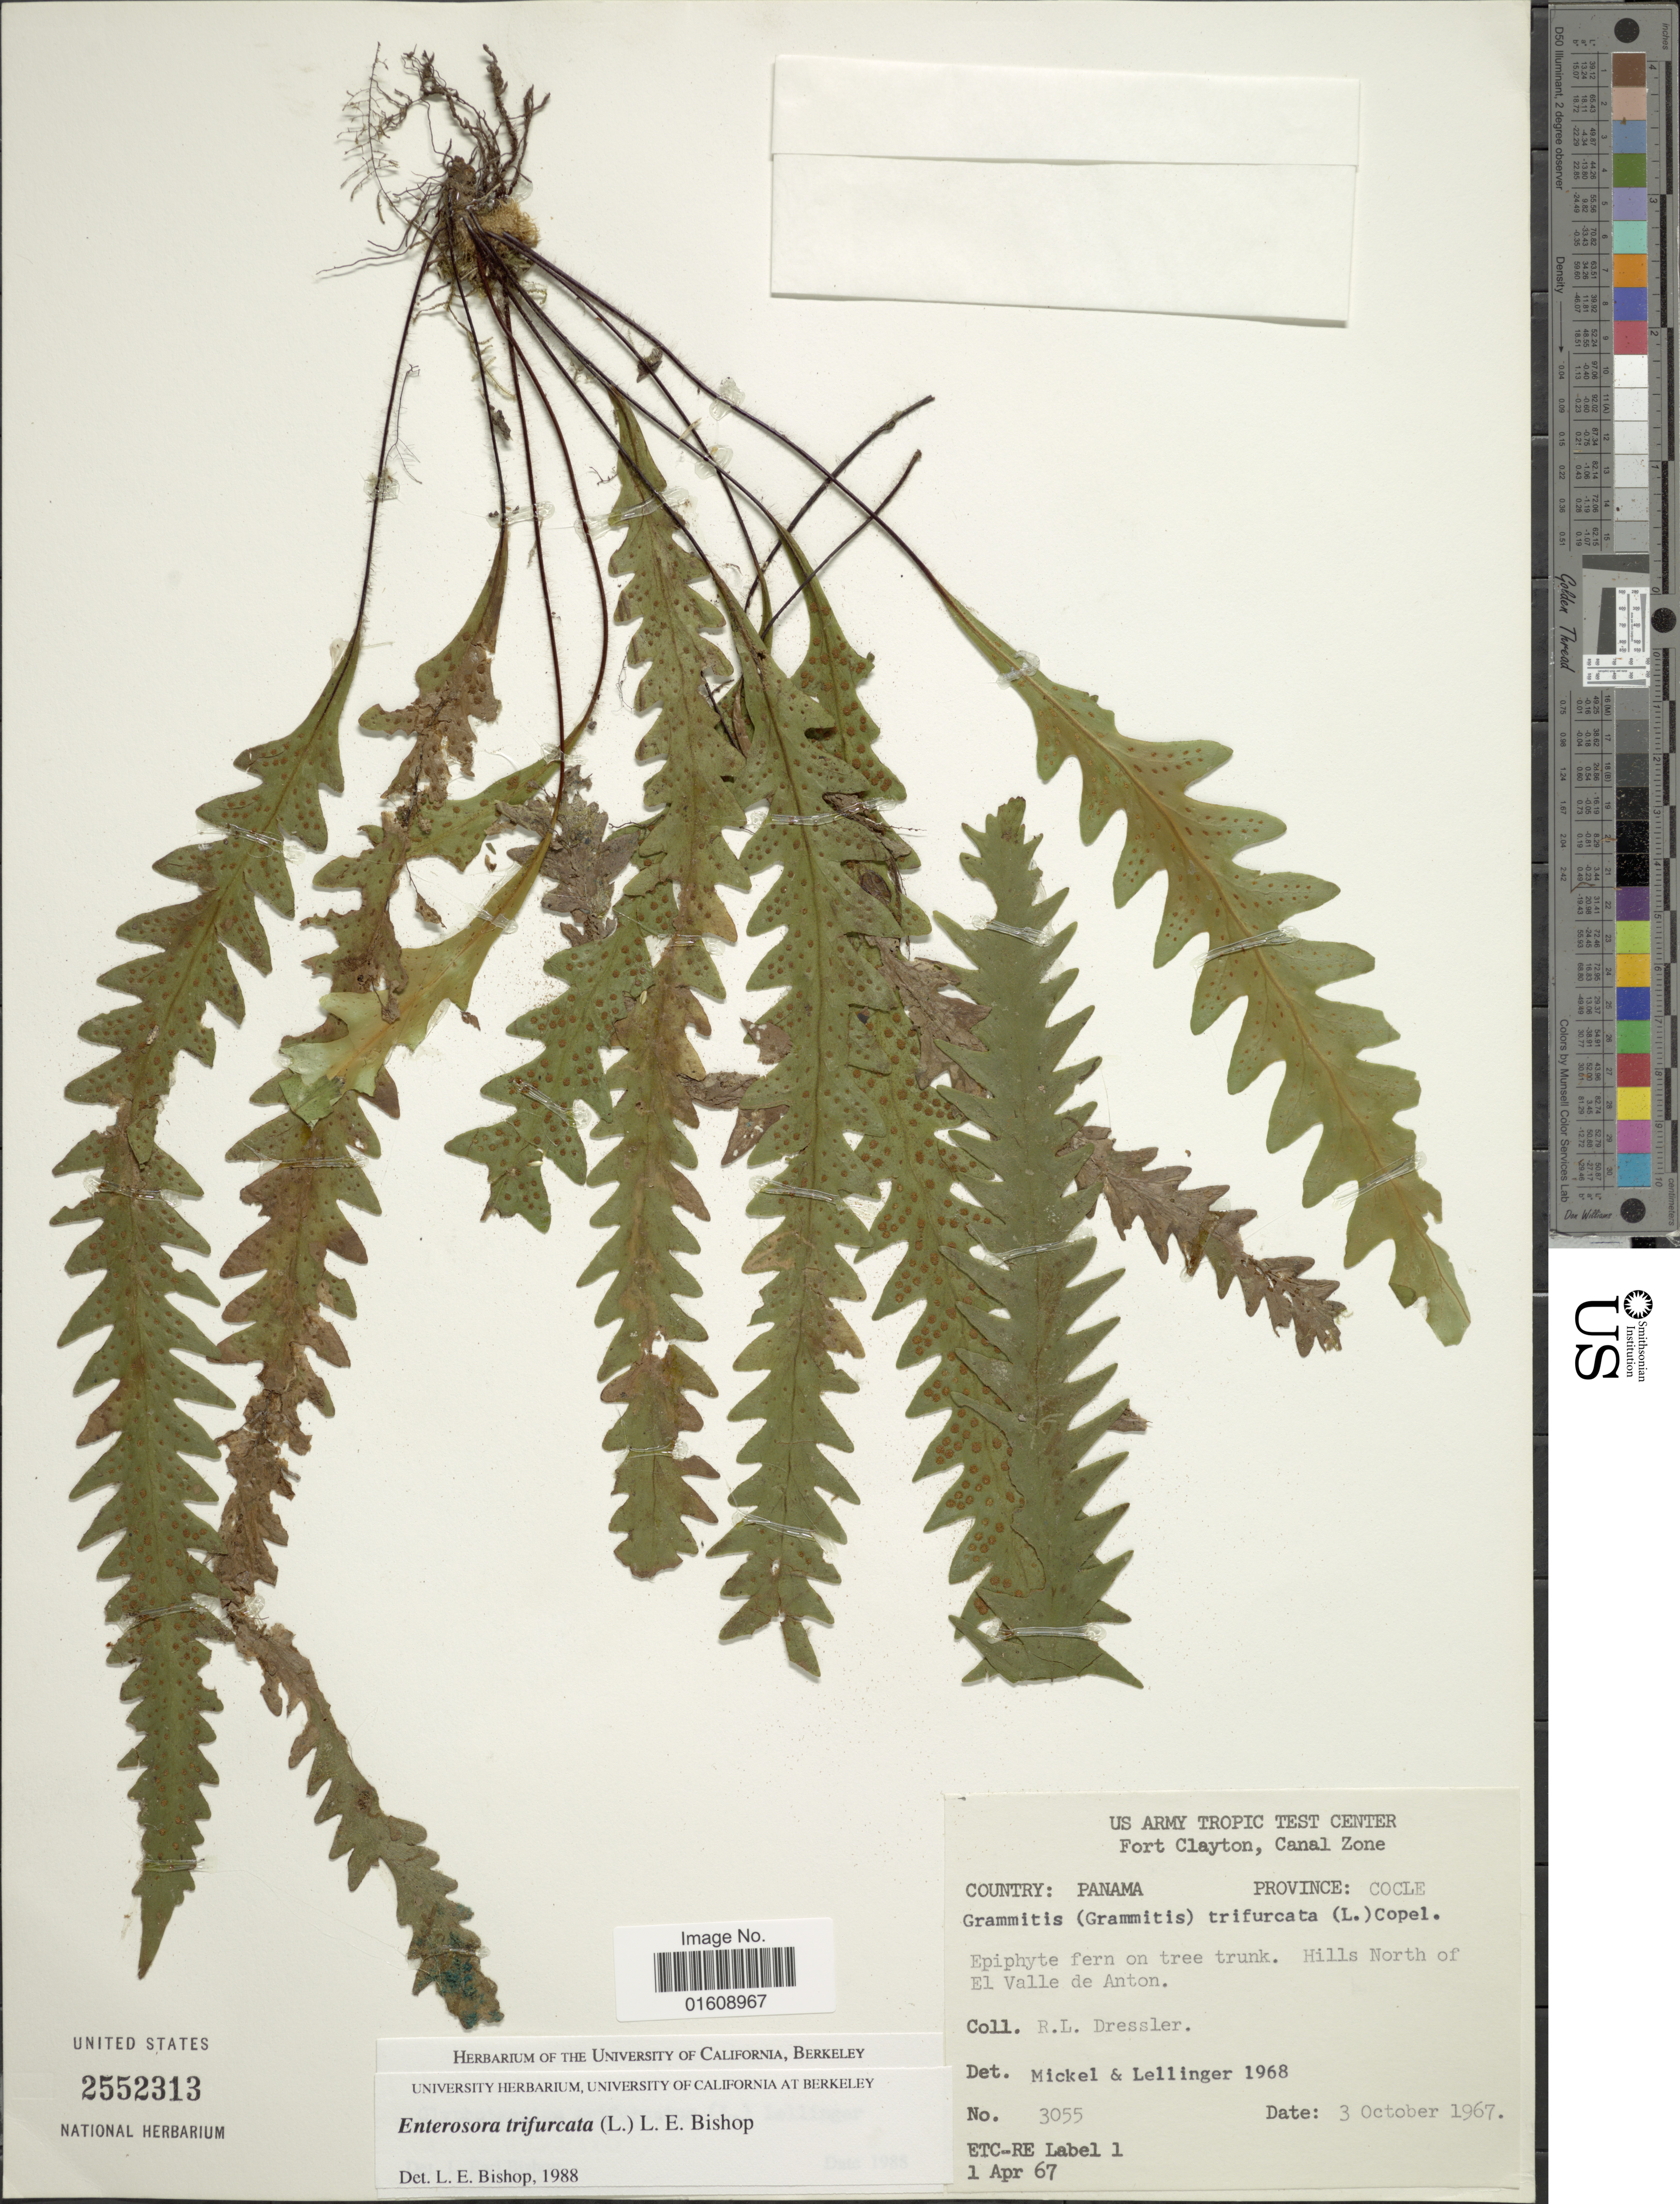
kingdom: Plantae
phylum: Tracheophyta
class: Polypodiopsida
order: Polypodiales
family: Polypodiaceae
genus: Enterosora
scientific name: Enterosora trifurcata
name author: (L.) L.E. Bishop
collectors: R. Dressler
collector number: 3055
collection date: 1967-10-03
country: Panama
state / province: Coclé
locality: Panama, Province: Cocle, Hills North of El Valle de Anton, Fort Clayton, Canal Zone.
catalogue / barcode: US 2552313